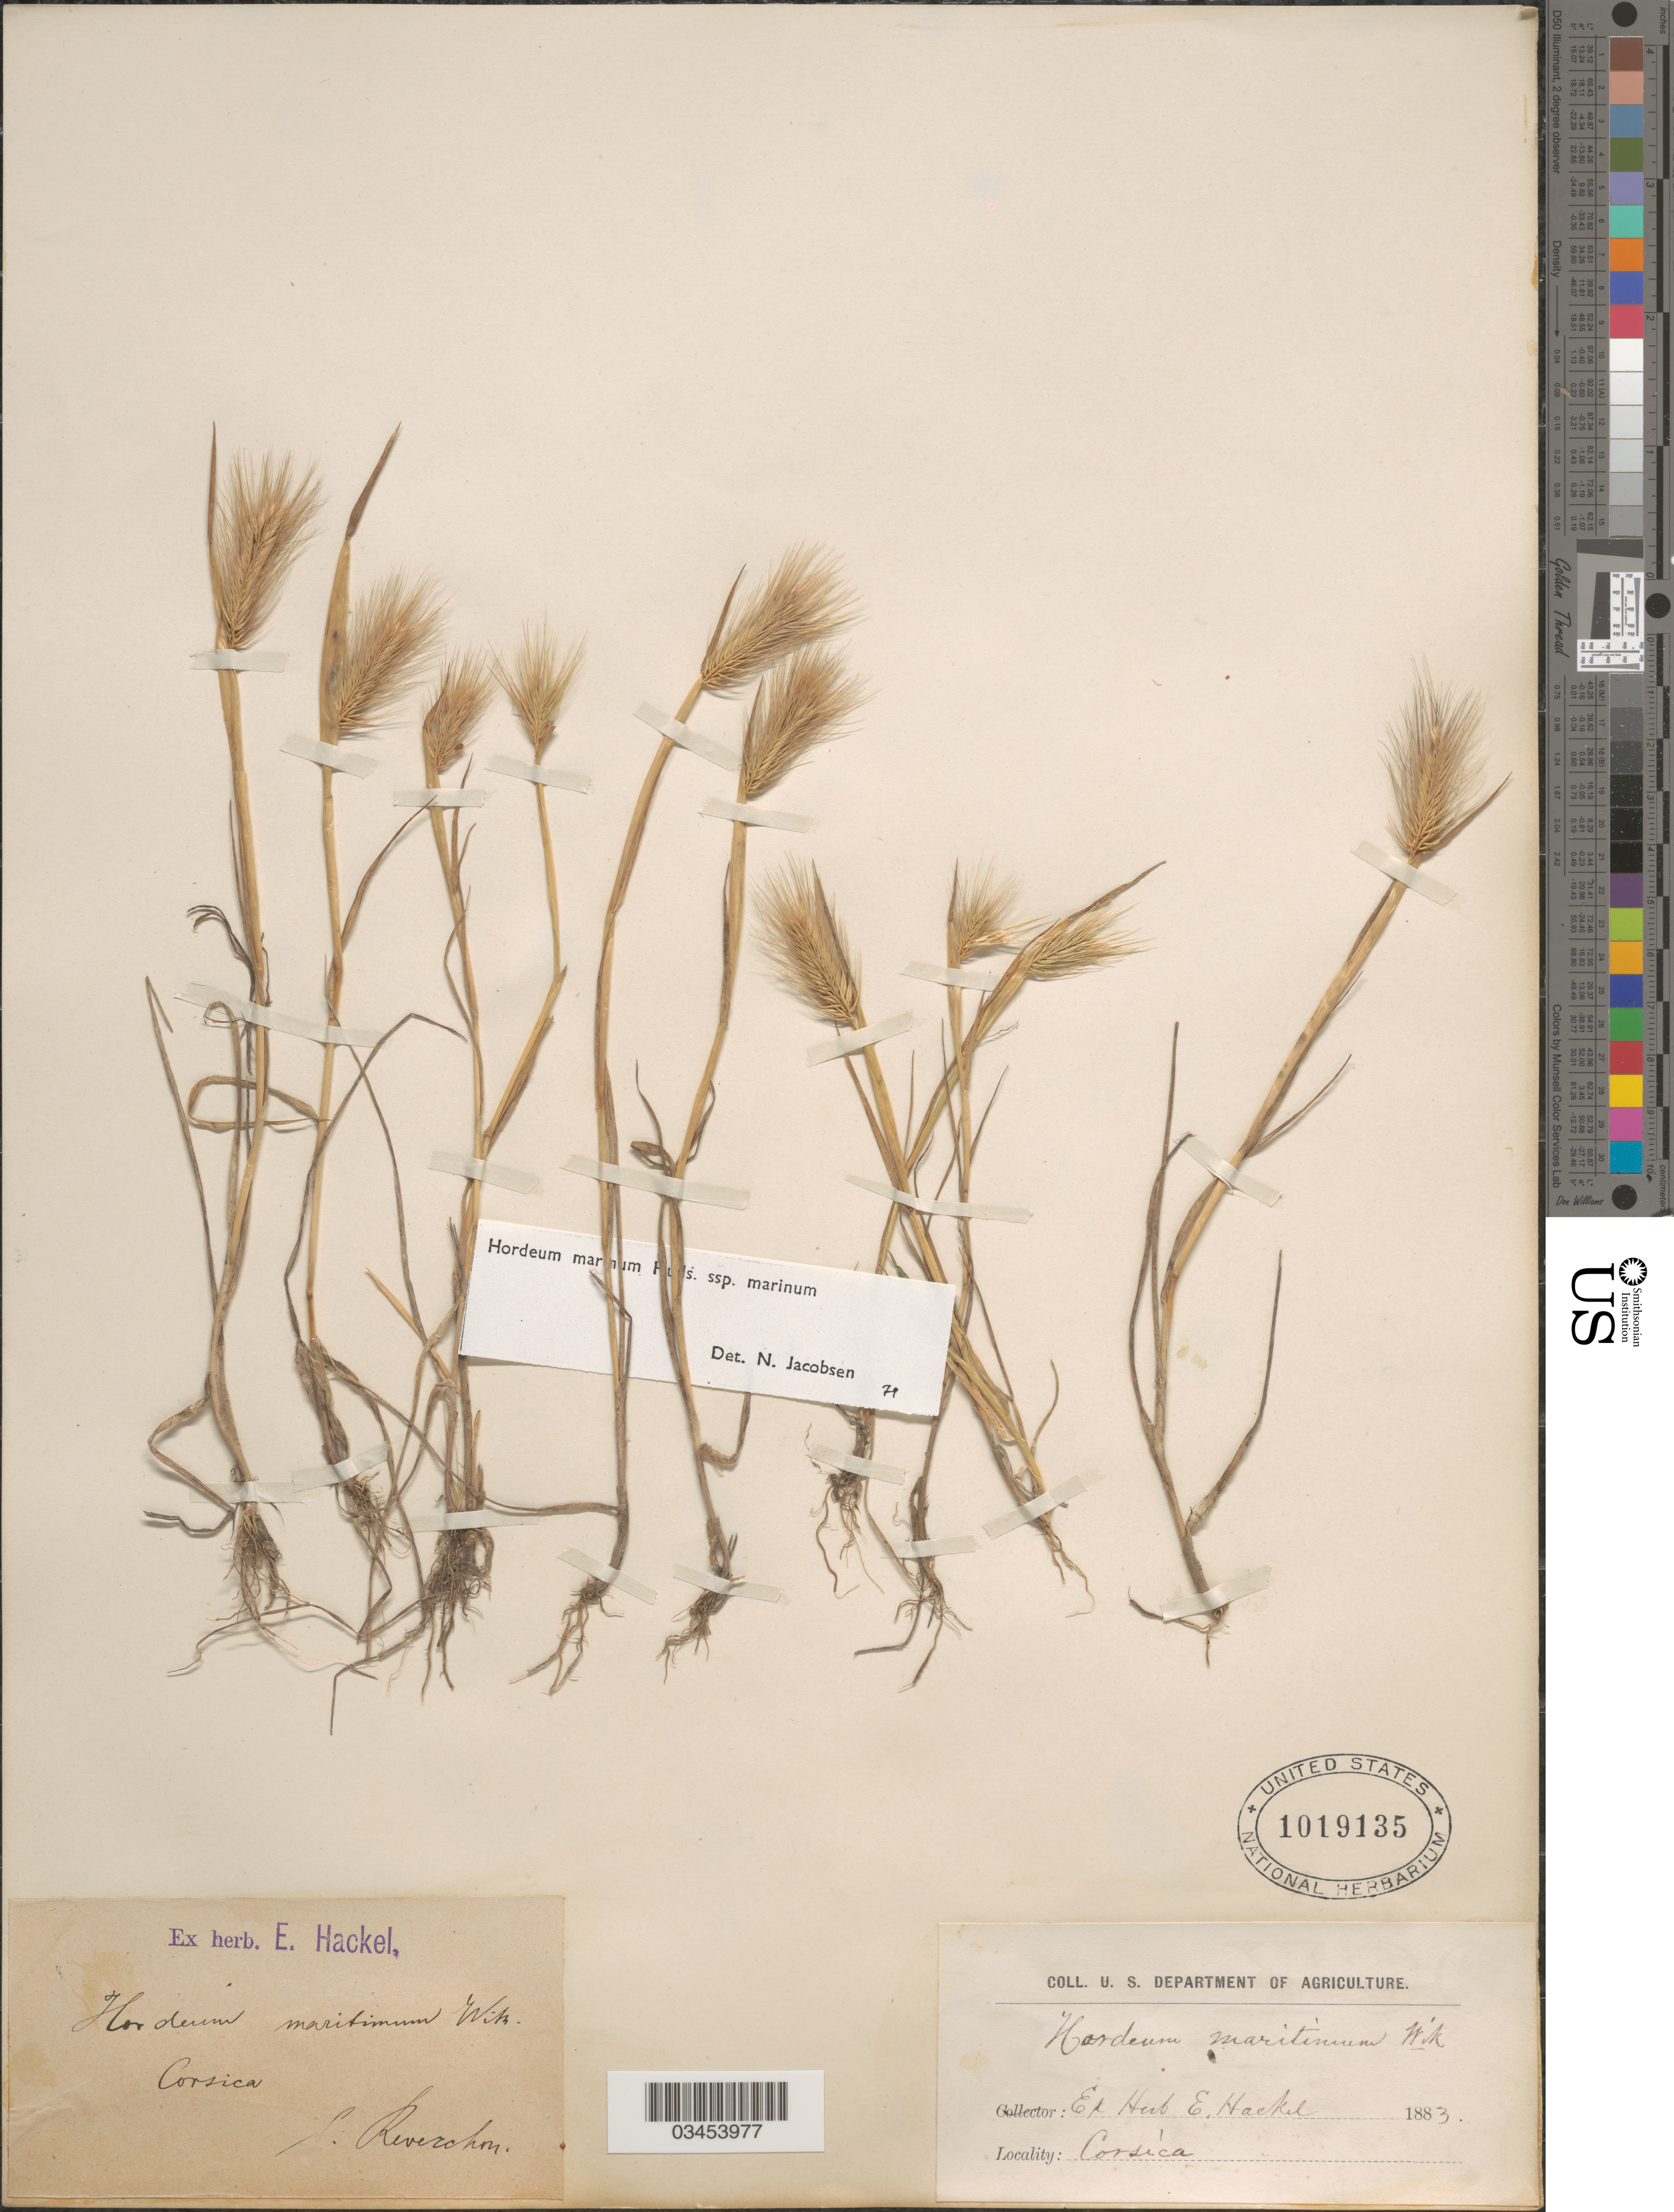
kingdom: Plantae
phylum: Tracheophyta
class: Liliopsida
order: Poales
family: Poaceae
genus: Hordeum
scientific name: Hordeum marinum subsp. marinum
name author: Huds.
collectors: E. Reverchon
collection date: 1883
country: France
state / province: Corsica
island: Corse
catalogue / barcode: US 1019135